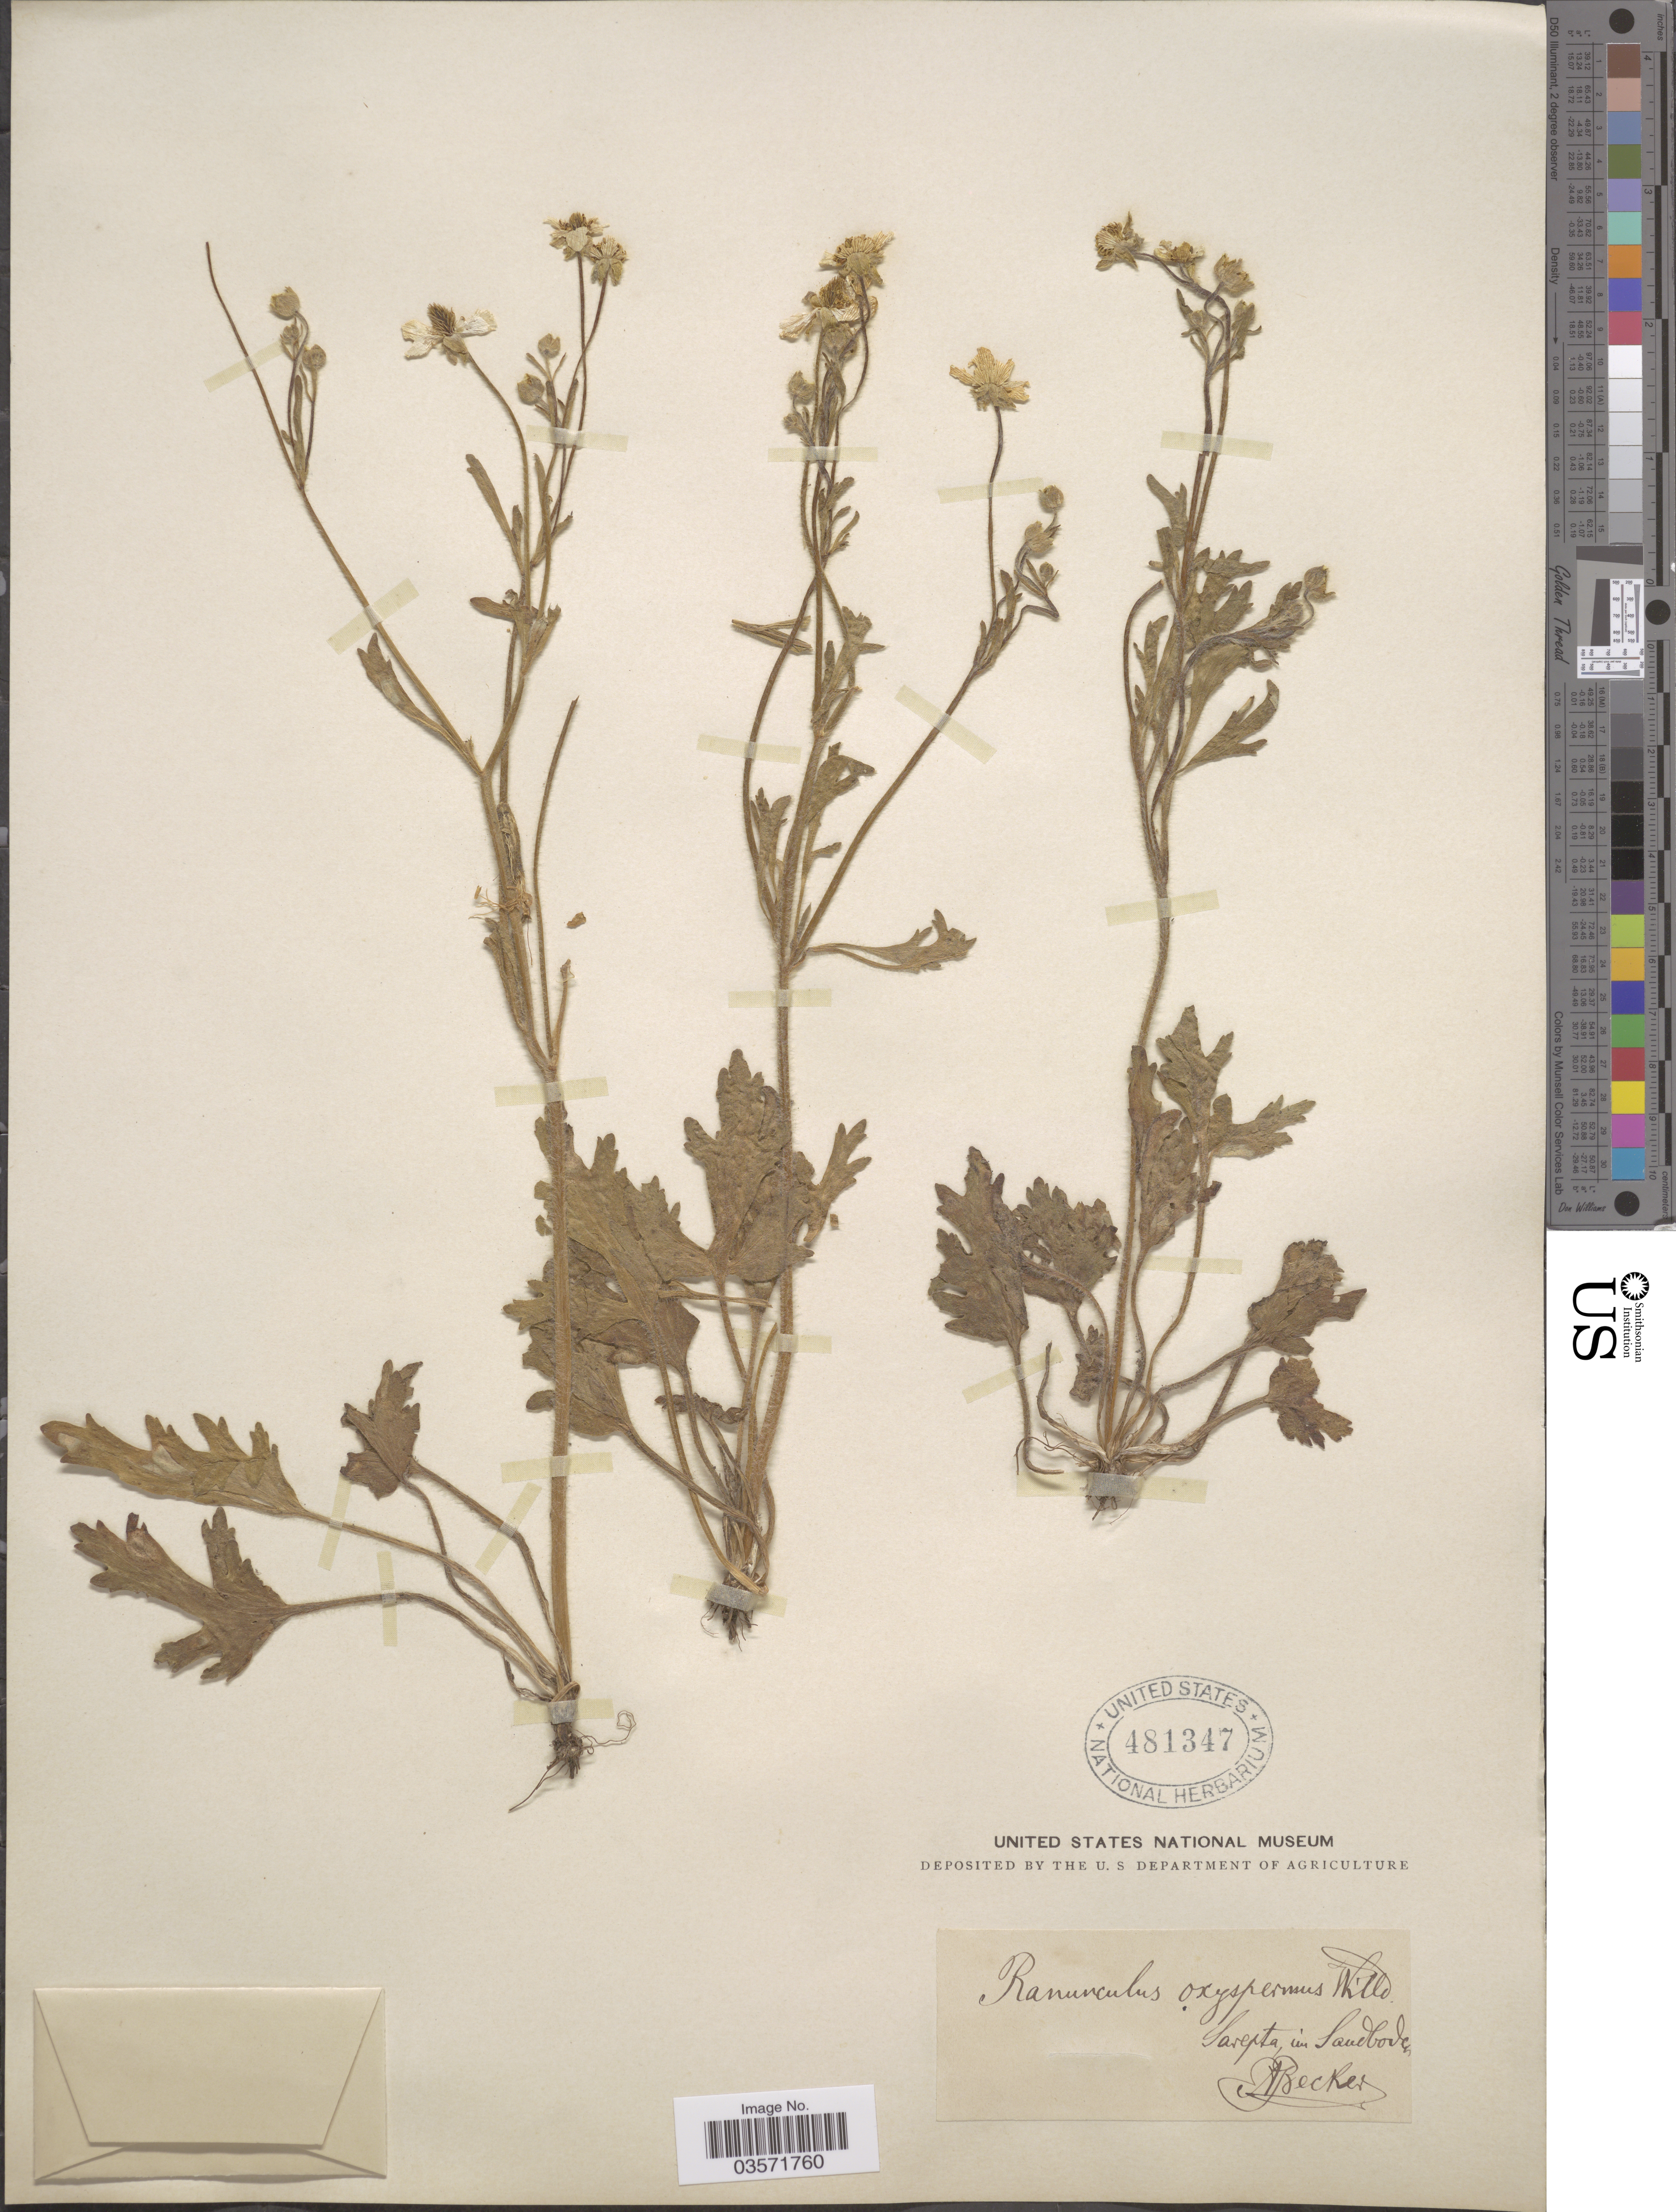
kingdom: Plantae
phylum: Tracheophyta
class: Magnoliopsida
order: Ranunculales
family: Ranunculaceae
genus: Ranunculus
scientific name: Ranunculus oxyspermus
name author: Willd.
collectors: A. Becker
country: Russian Federation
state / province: Volgograd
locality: Sarepta.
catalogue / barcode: US 481347